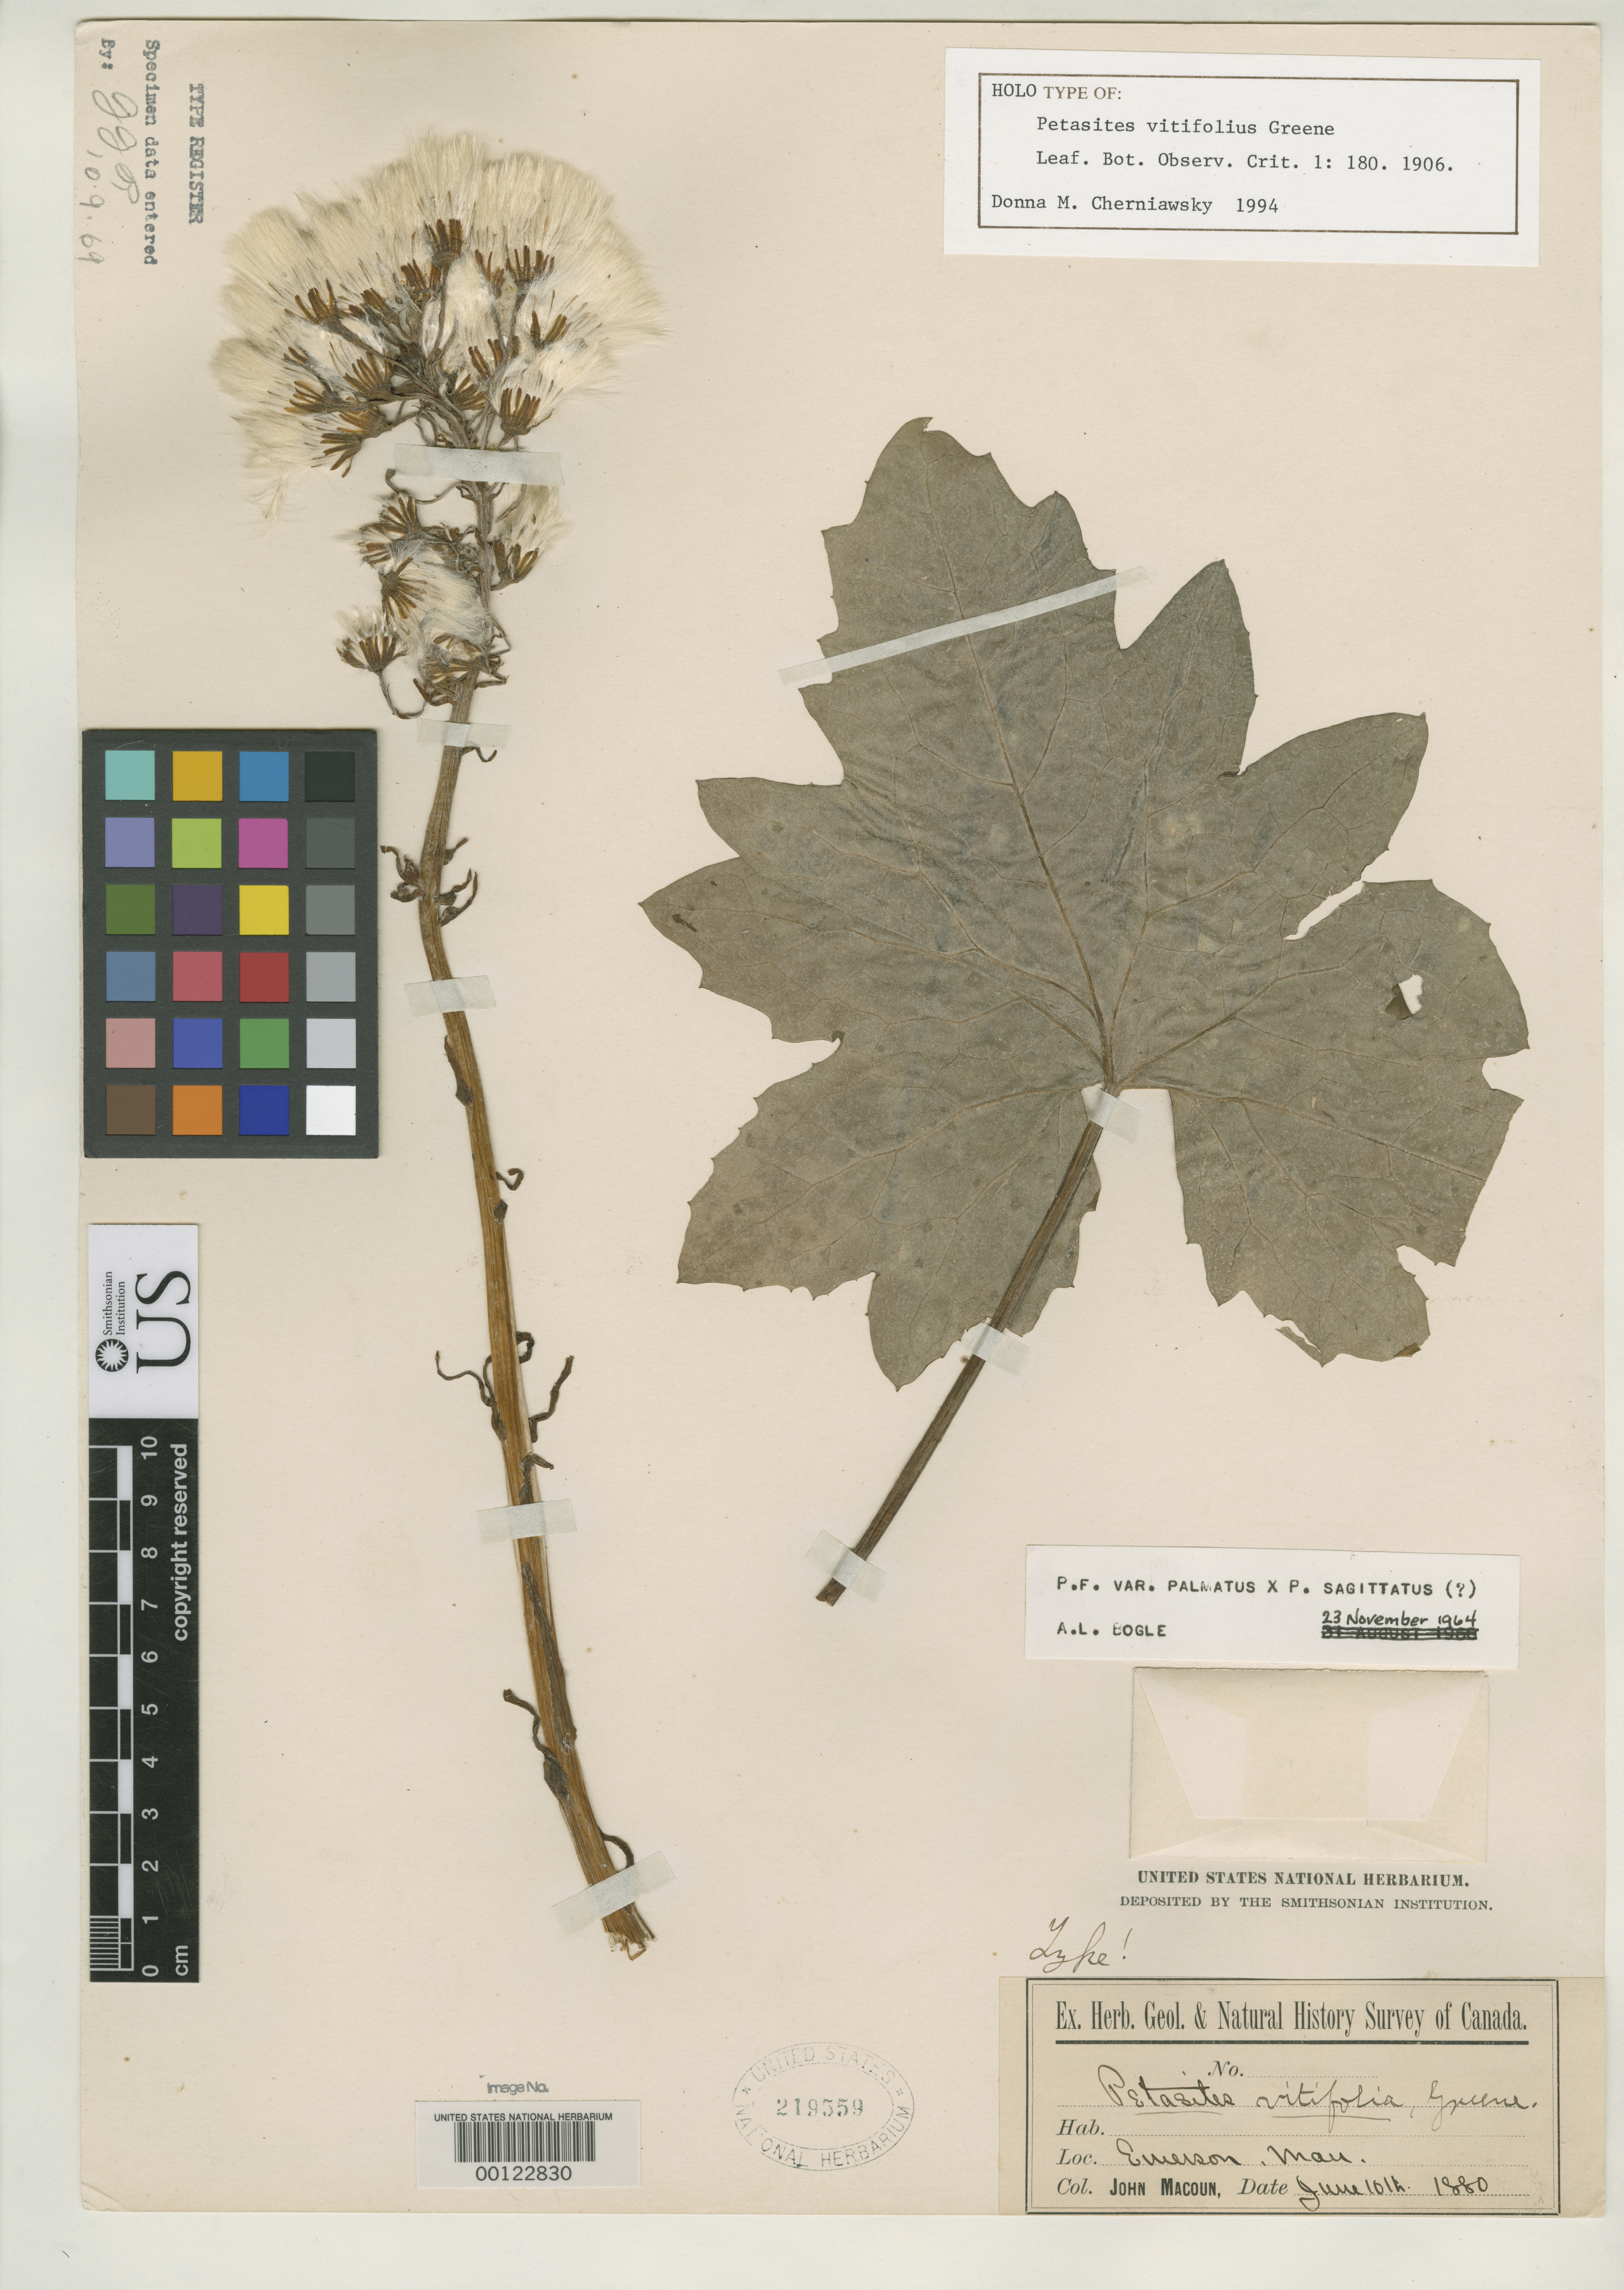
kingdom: Plantae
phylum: Tracheophyta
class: Magnoliopsida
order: Asterales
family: Asteraceae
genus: Petasites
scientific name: Petasites vitifolia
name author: Greene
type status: Holotype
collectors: J. Macoun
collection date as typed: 10 Jun 1880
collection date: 1880-06-10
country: Canada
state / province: Manitoba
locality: Emerson.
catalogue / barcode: US 219559